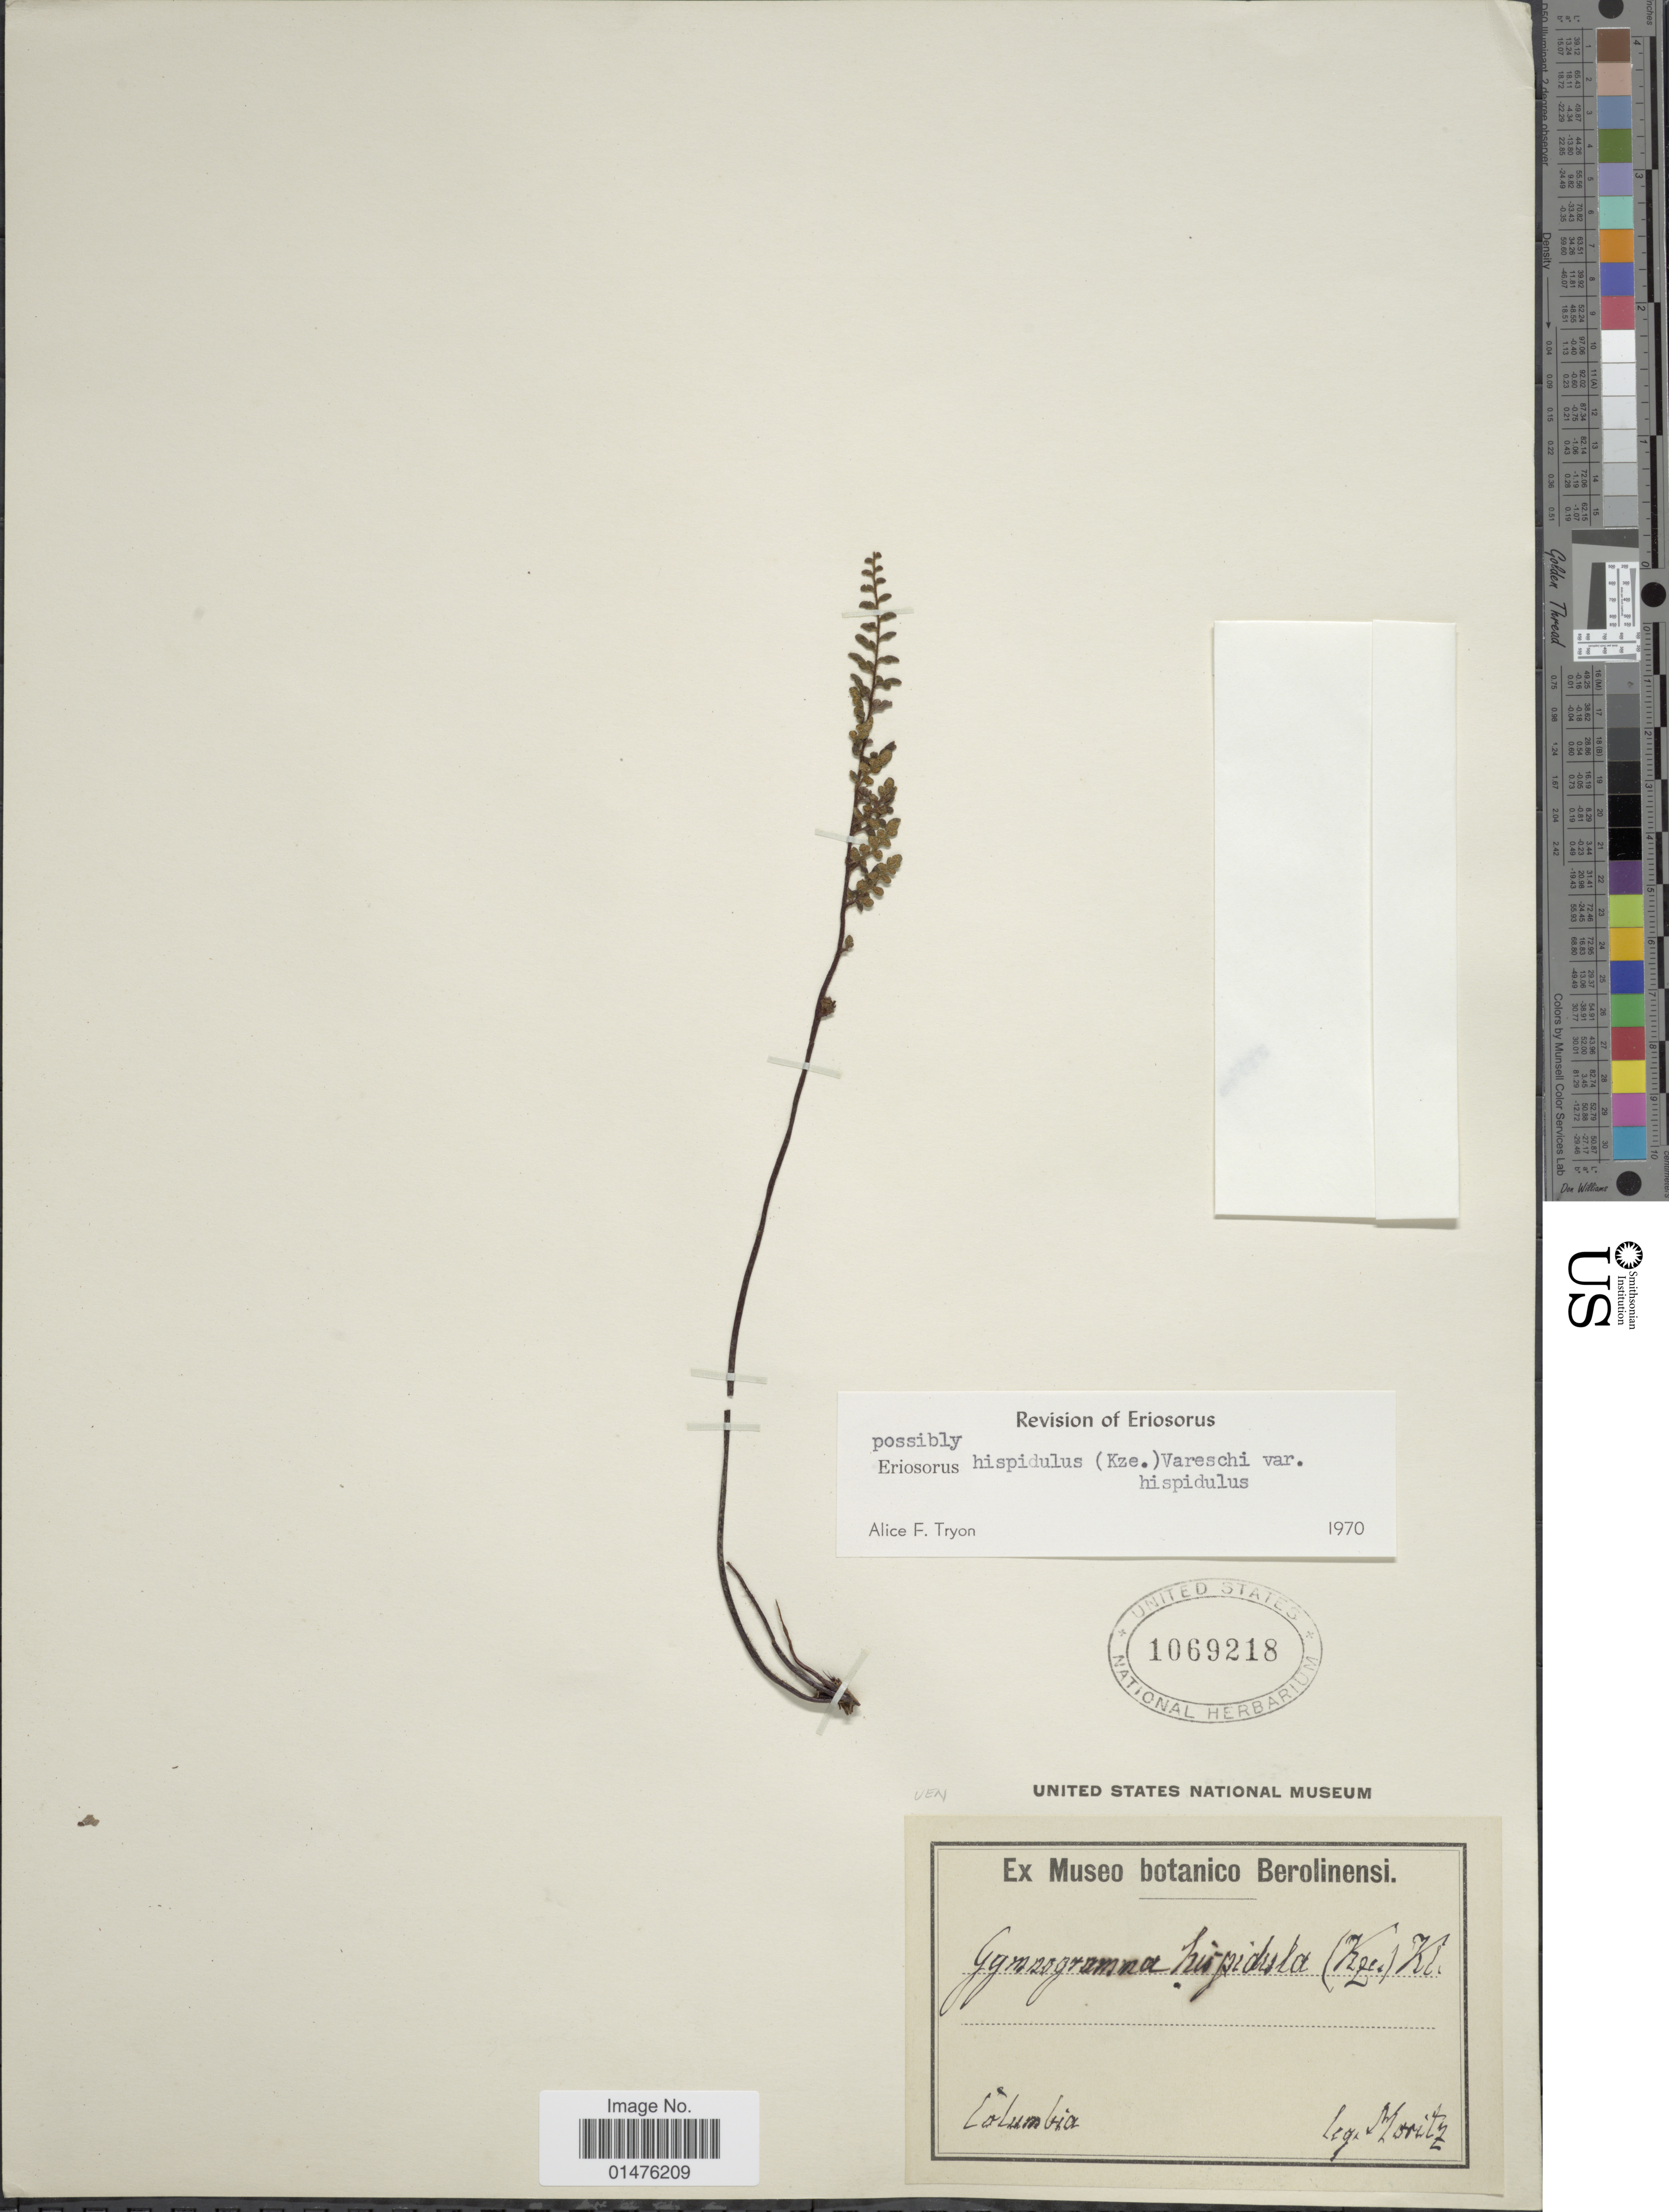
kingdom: Plantae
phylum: Tracheophyta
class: Polypodiopsida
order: Polypodiales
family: Pteridaceae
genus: Jamesonia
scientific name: Jamesonia hispidula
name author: Kunze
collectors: Moritz, --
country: Colombia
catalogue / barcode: US 1069218